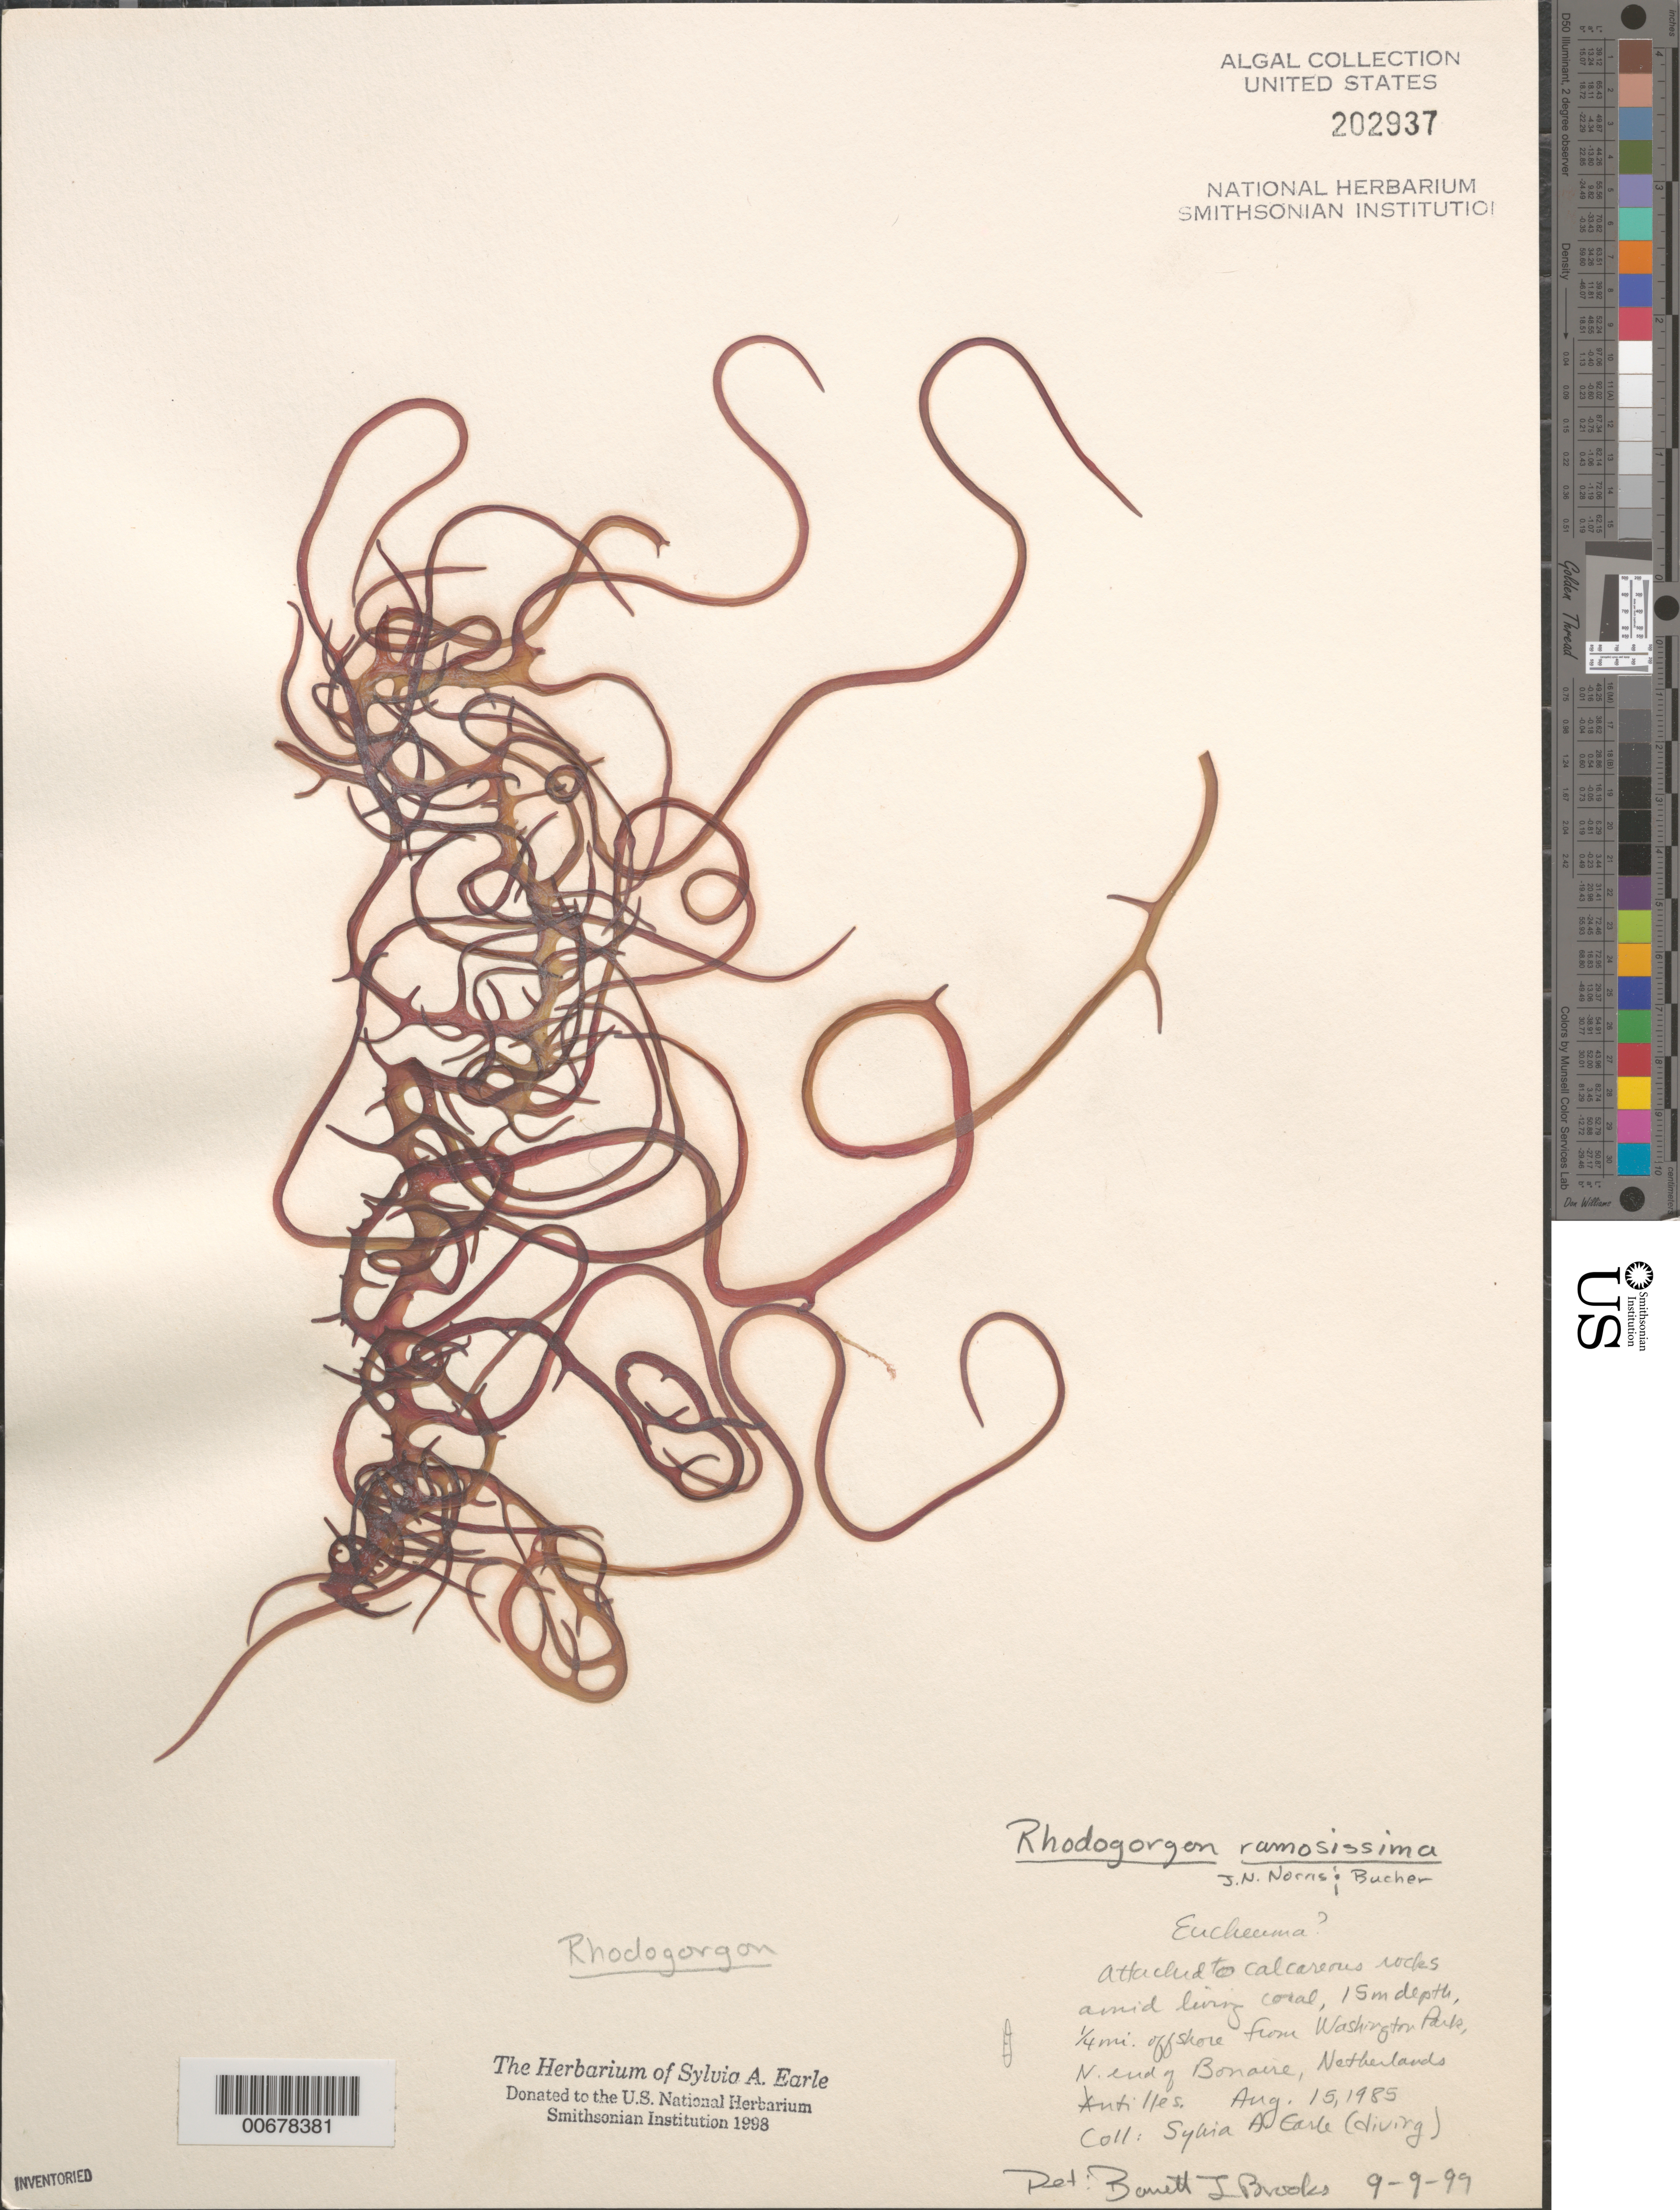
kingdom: Plantae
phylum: Rhodophyta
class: Florideophyceae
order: Rhodogorgonales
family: Rhodogorgonaceae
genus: Rhodogorgon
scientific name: Rhodogorgon ramosissima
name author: J.N. Norris & K.E. Bucher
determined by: Brooks, B. L., (BOT), Smithsonian Institution - National Museum of Natural History (UNITED STATES)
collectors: S. A. Earle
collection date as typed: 15 Aug 1985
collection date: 1985-08-15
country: Netherlands Antilles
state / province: ABC Islands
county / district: Bonaire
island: Bonaire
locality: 1/4th mile off Washington Park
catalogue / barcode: US 202937